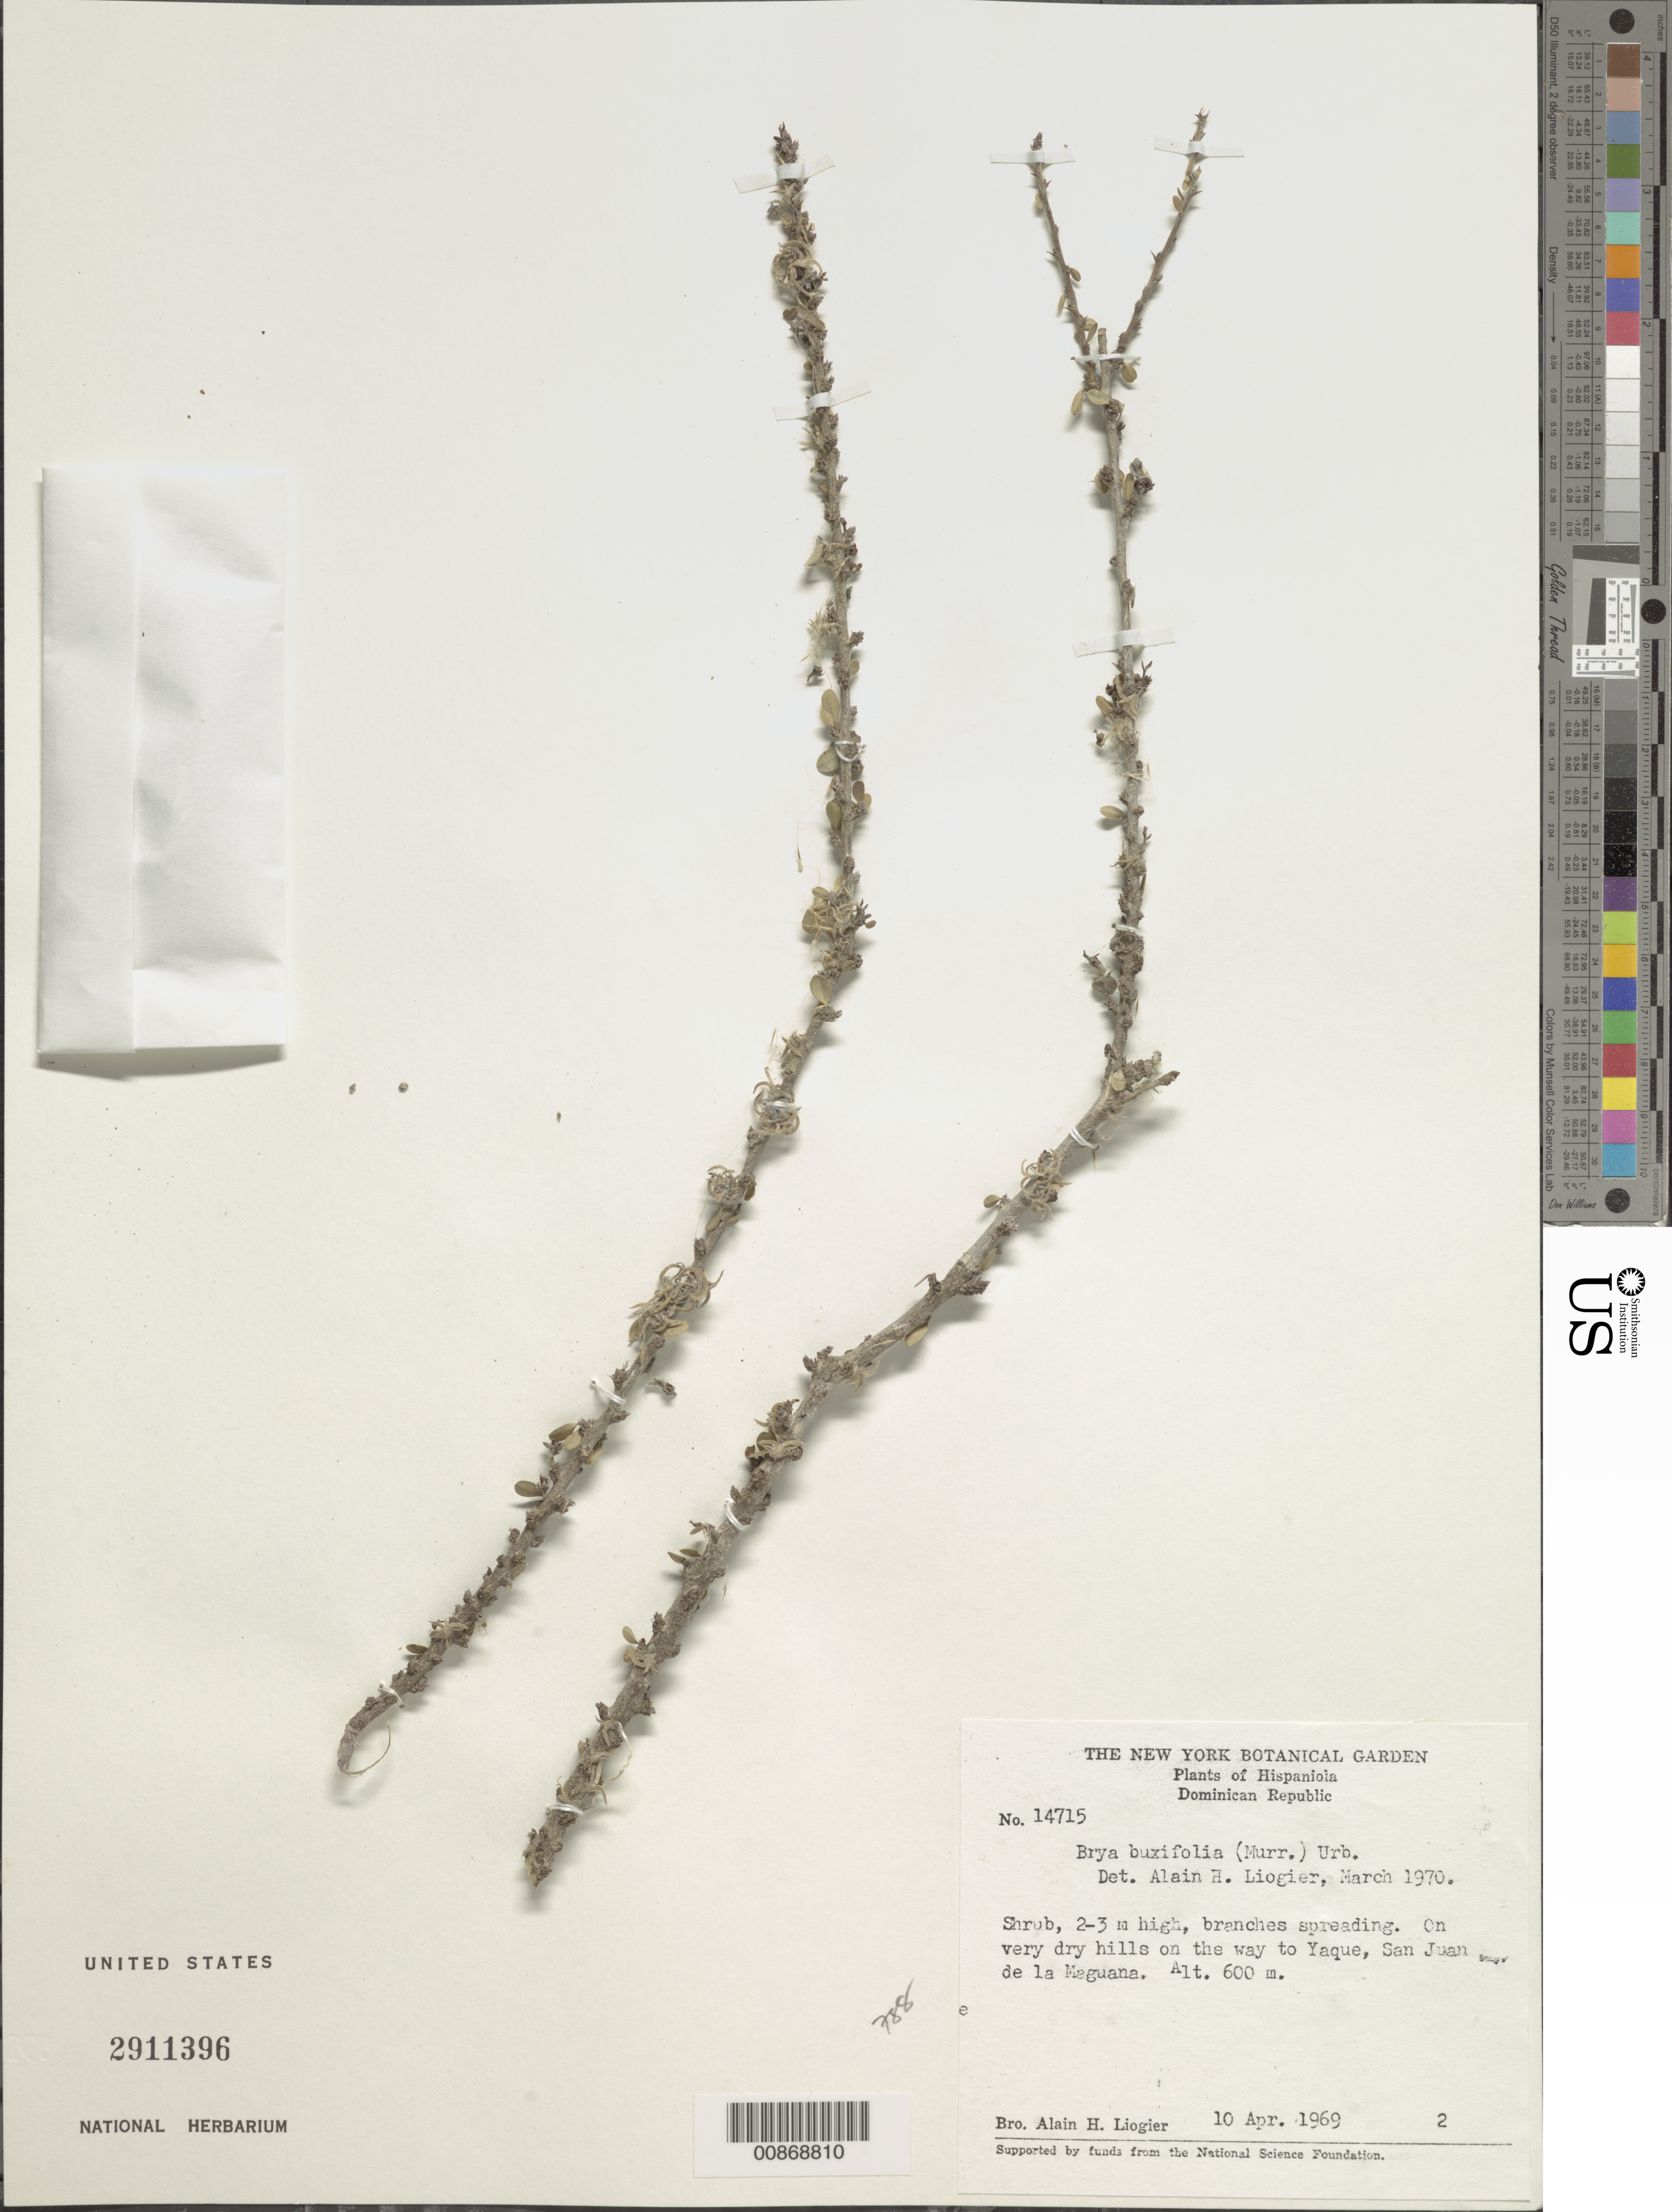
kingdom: Plantae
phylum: Tracheophyta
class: Magnoliopsida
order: Fabales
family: Fabaceae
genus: Brya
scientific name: Brya buxifolia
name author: (Murray) Urb.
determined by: Liogier, Alain H.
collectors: A. H. Liogier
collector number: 14715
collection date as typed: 10 Apr 1969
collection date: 1969-04-10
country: Dominican Republic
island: Hispaniola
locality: On the way to Yaque, San Juan de la Maguana.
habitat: On very dry hills.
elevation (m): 600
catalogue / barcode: US 2911396